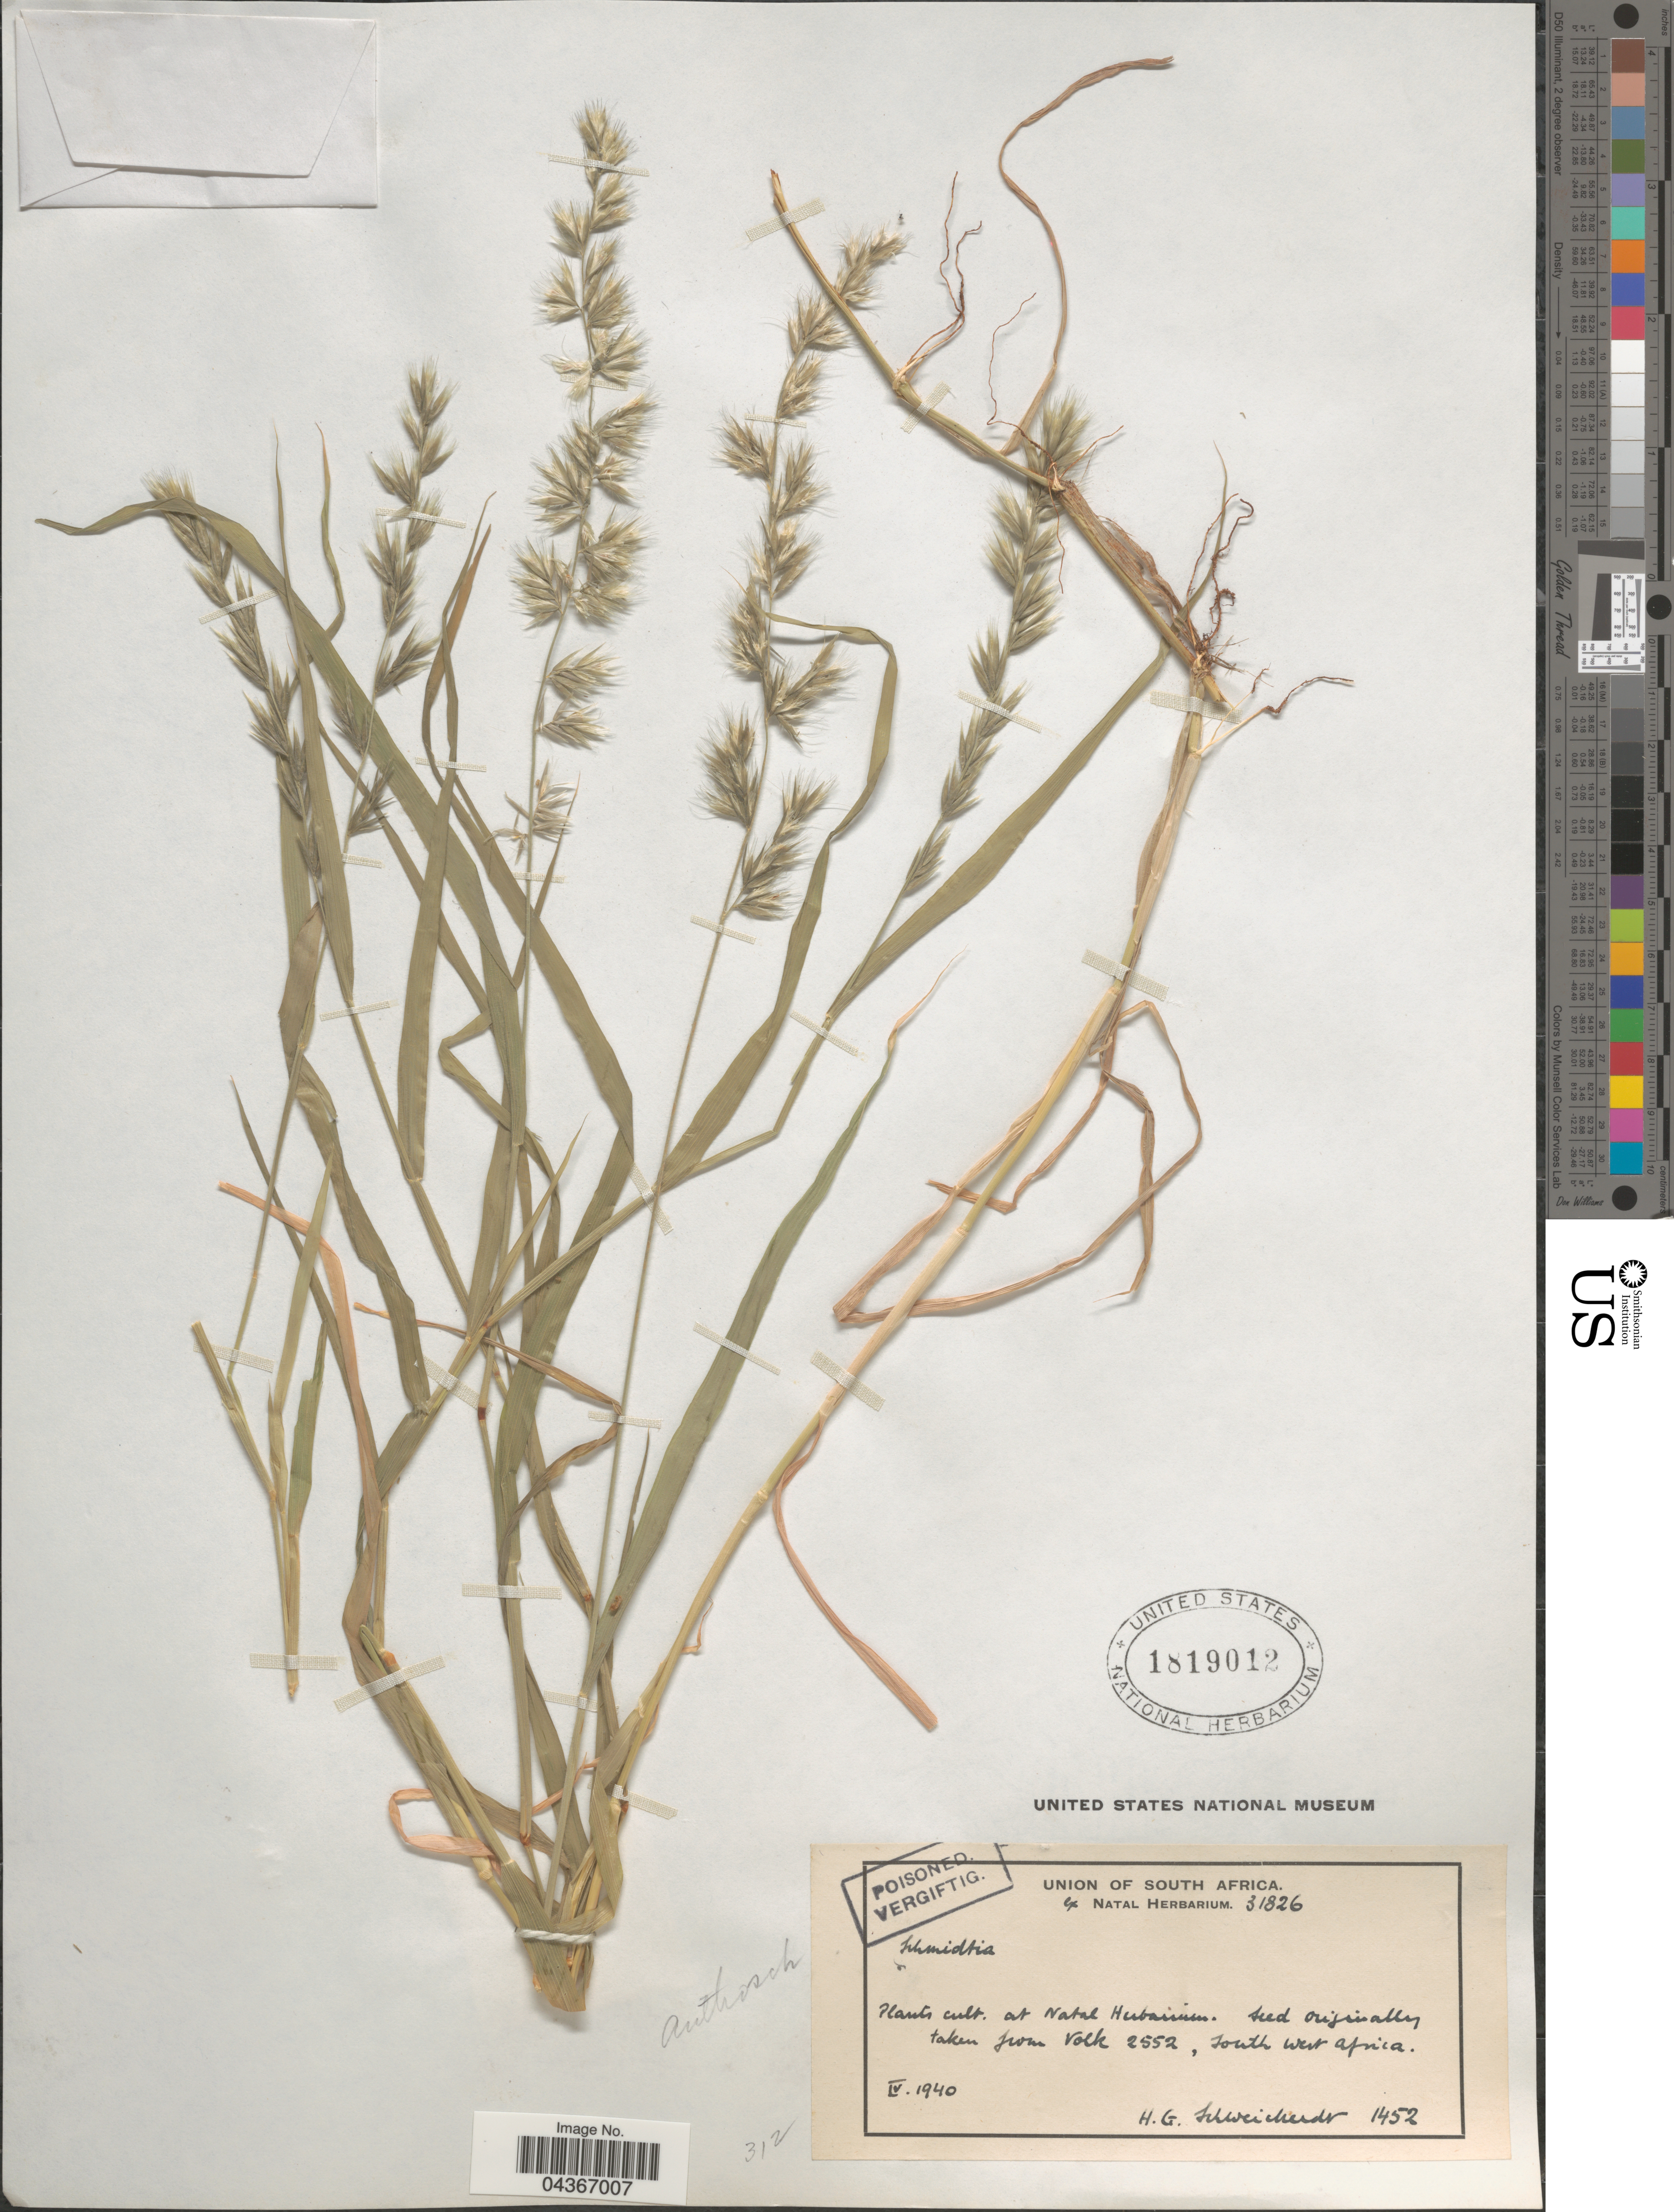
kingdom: Plantae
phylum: Tracheophyta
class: Liliopsida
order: Poales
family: Poaceae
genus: Schmidtia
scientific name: Schmidtia sp.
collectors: H. Schweickerdt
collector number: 1452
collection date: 1940-04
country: South Africa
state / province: KwaZulu-Natal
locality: At Natal Herbarium.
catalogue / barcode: US 1819012